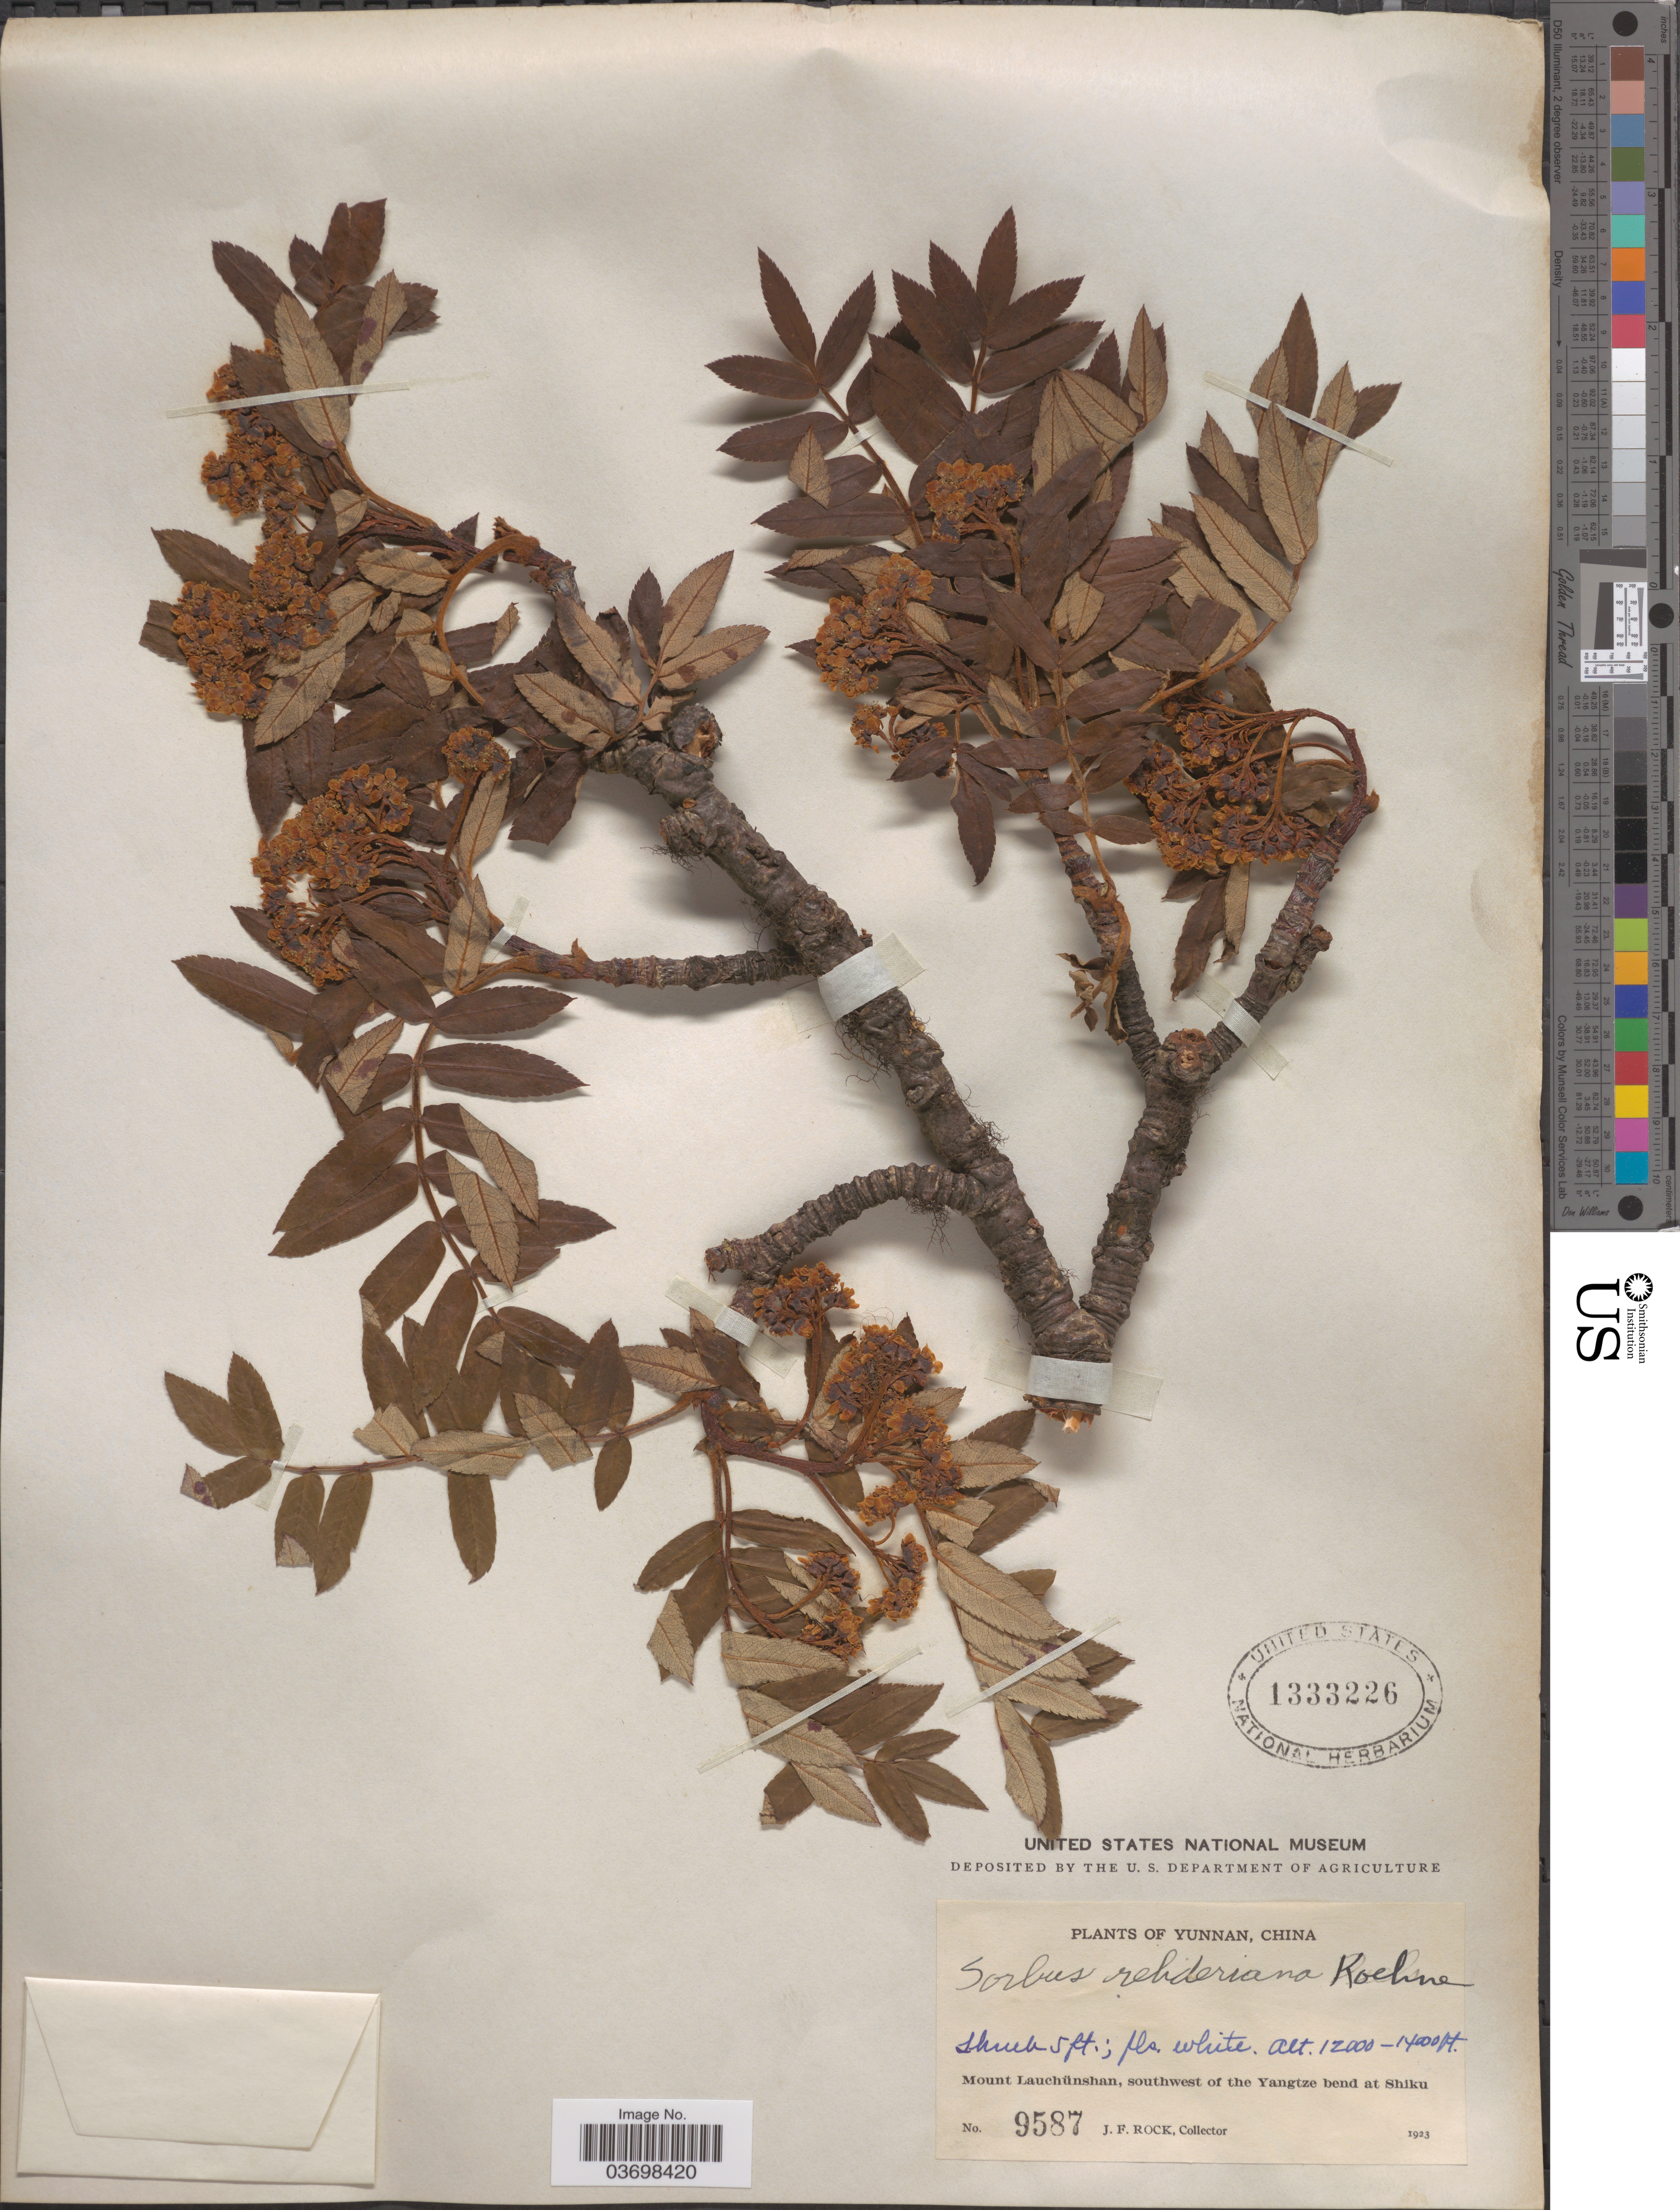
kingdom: Plantae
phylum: Tracheophyta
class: Magnoliopsida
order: Rosales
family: Rosaceae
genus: Sorbus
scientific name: Sorbus rehderiana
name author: Koehne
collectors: J. Rock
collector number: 9587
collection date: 1923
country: China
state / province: Yunnan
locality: Mount Lauchünshan, southwest of the Yangtze bend at Shiku.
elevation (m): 3658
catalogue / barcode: US 1333226